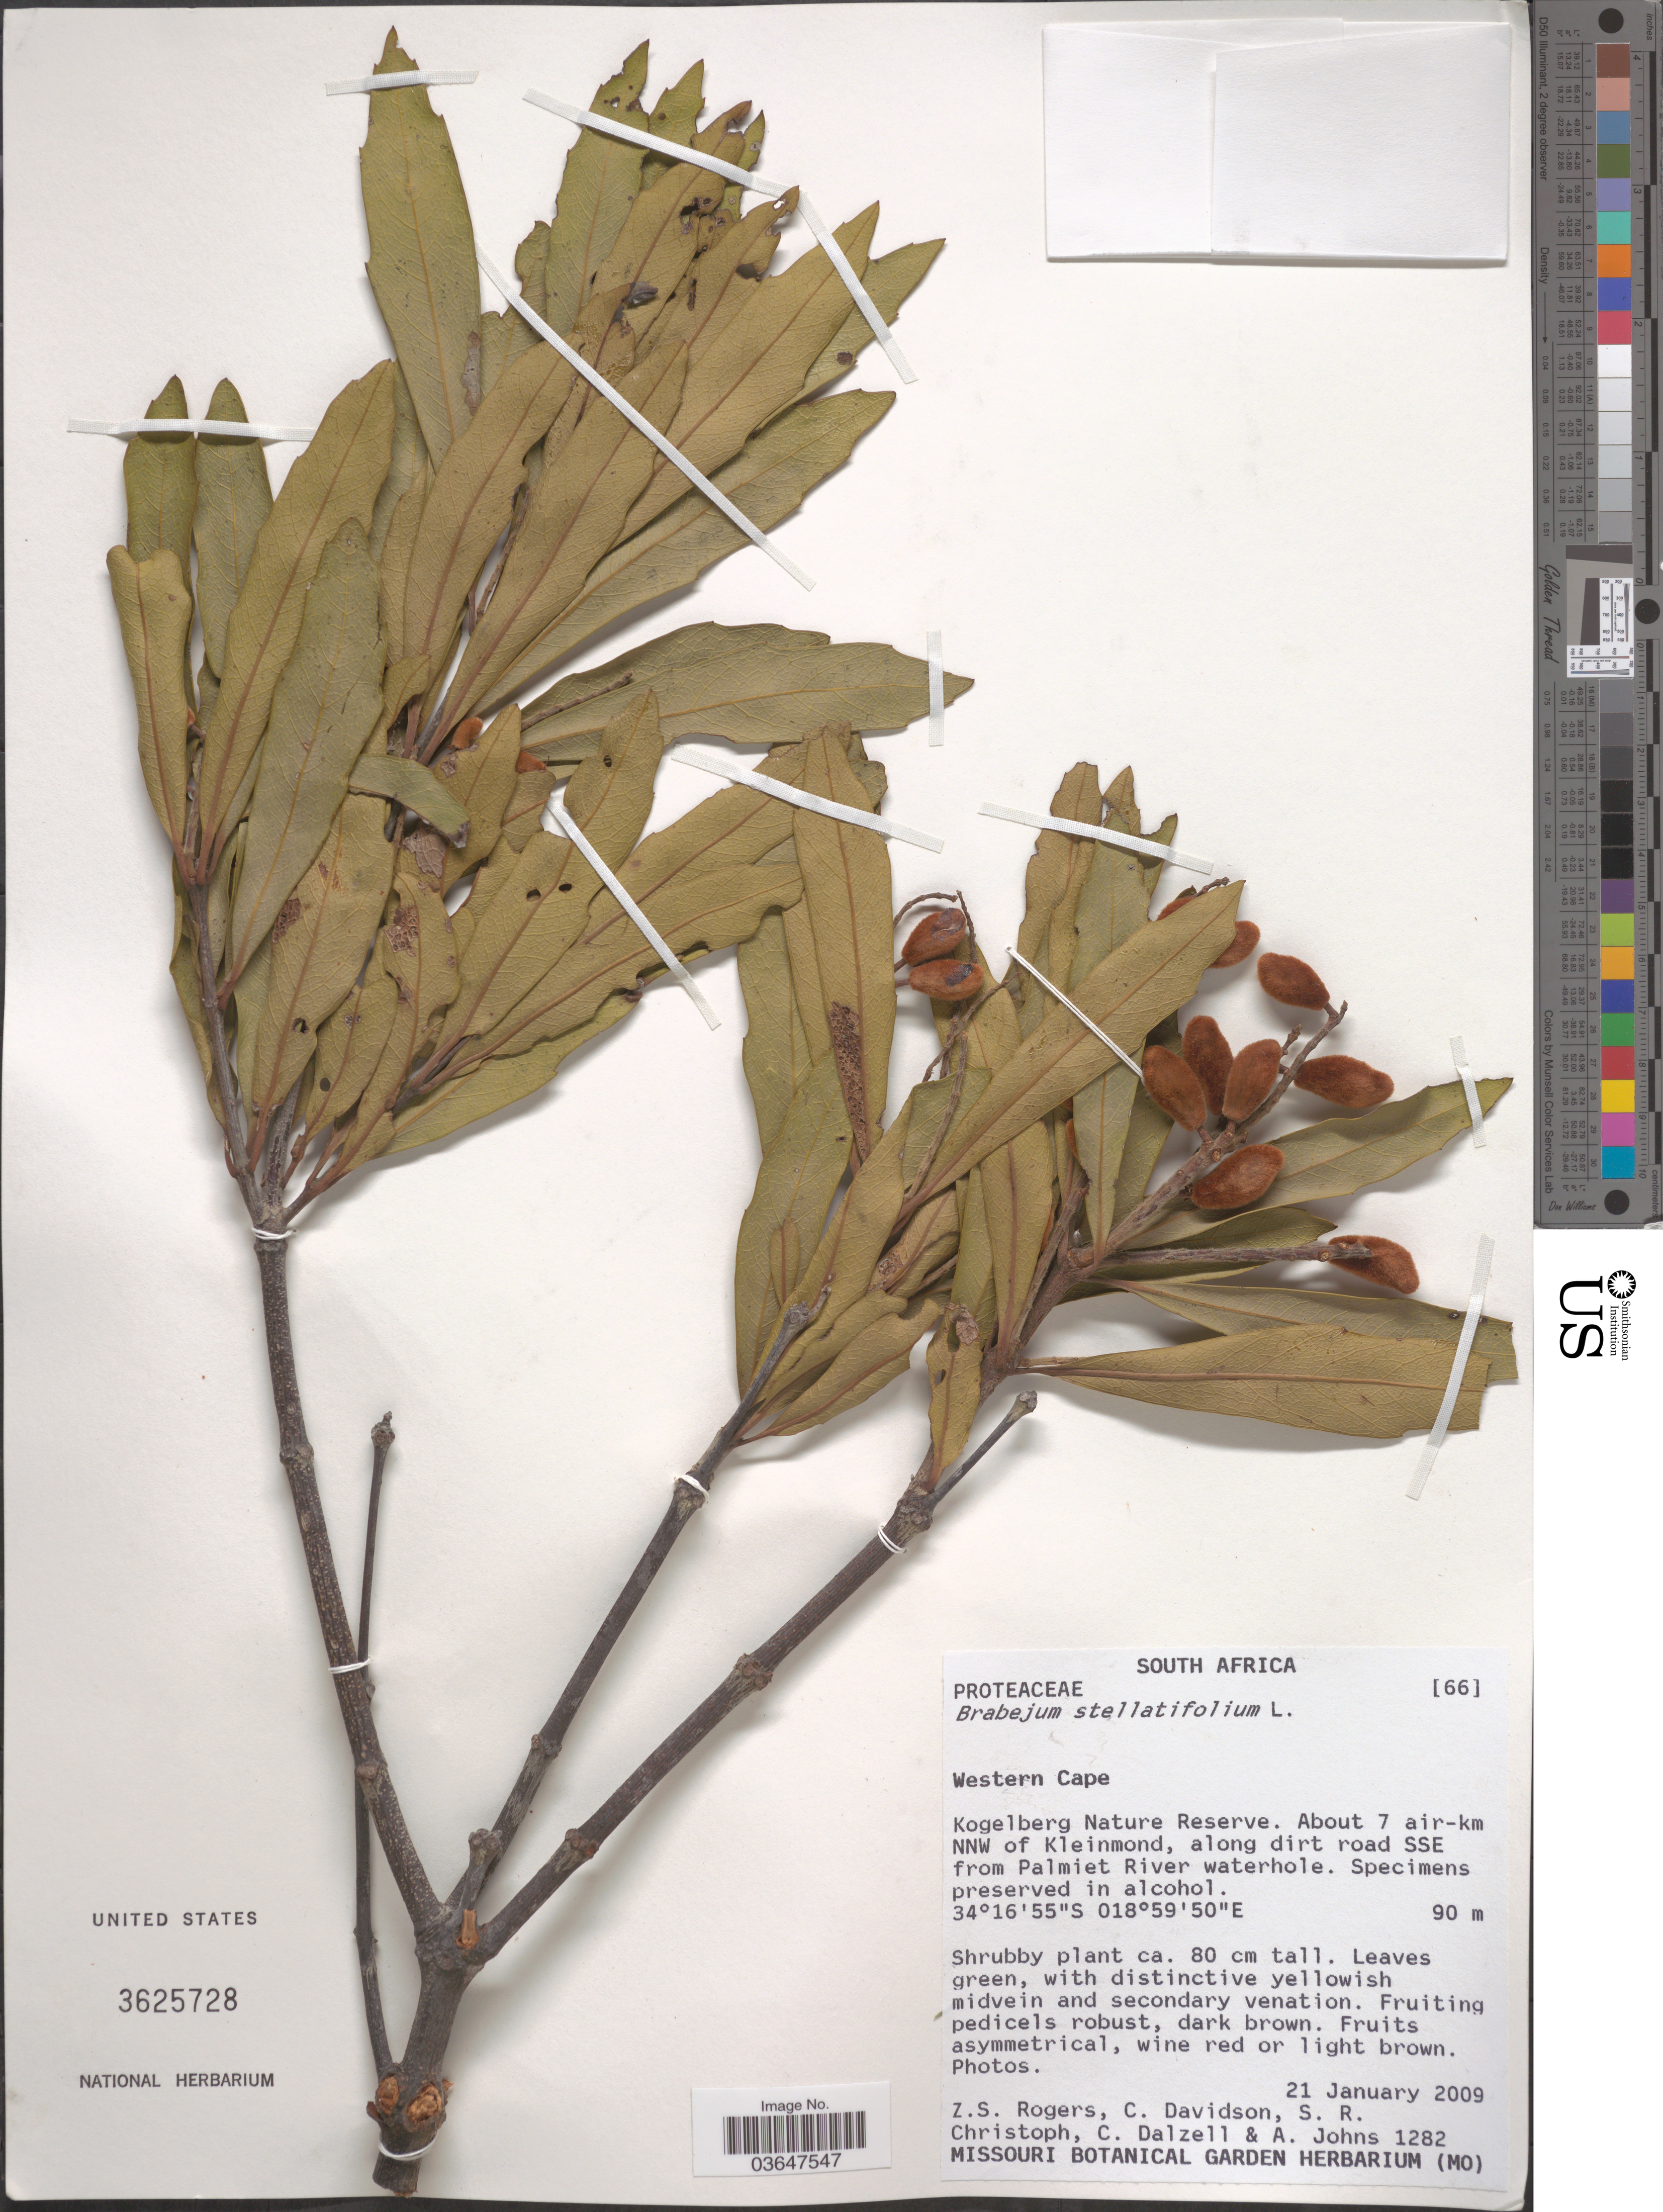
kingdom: Plantae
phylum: Tracheophyta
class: Magnoliopsida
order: Proteales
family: Proteaceae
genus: Brabejum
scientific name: Brabejum stellatifolium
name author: L.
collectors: Z. S. Rogers, C. Davidson, S. Christoph, C. Dalzell & A. Johns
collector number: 1282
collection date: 2009-01-21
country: South Africa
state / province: Western Cape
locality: Kogelberg Nature Reserve. About 7 air-km NNW of Kleinmond, along dirt road SSE from Palmiet River waterhole.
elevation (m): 90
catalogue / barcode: US 3625728